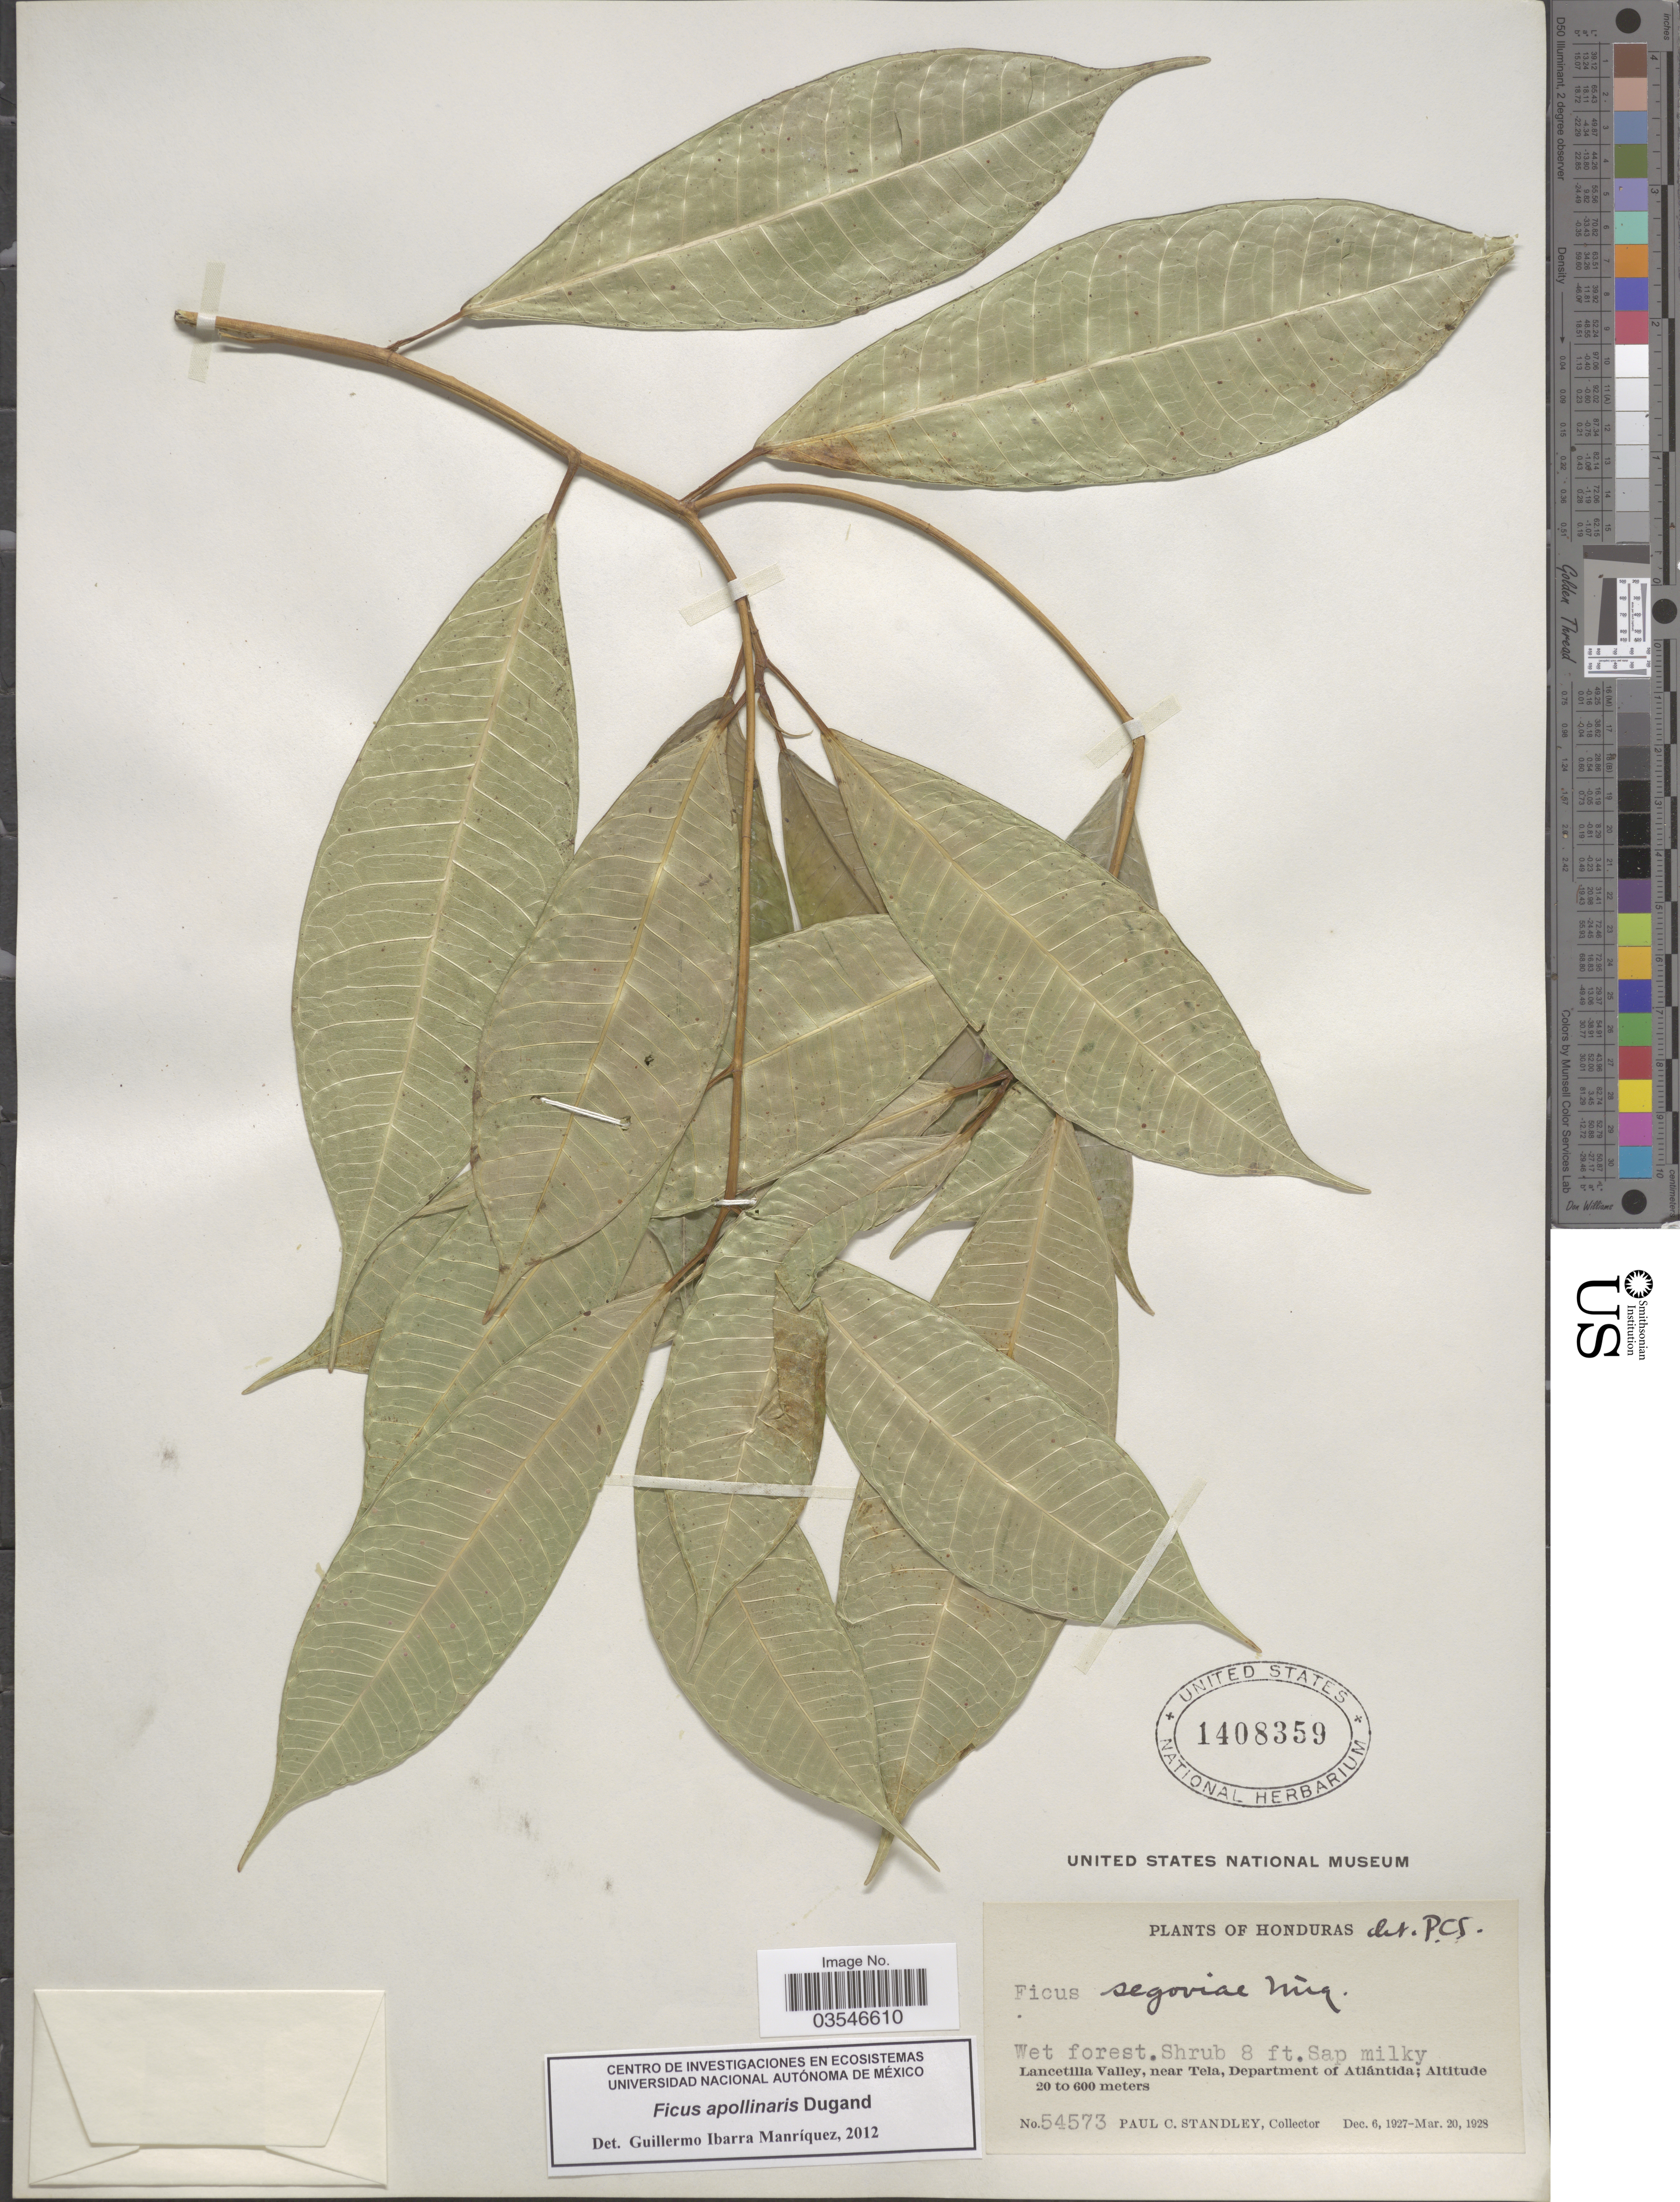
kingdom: Plantae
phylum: Tracheophyta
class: Magnoliopsida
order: Rosales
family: Moraceae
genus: Ficus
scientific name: Ficus apollinaris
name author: Dugand G.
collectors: P. C. Standley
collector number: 54573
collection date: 1927-12-06/1928-03-20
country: Honduras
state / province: Atlantida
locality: Lancetilla Valley, near Tela, Department of Atlántida.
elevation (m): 20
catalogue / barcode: US 1408359